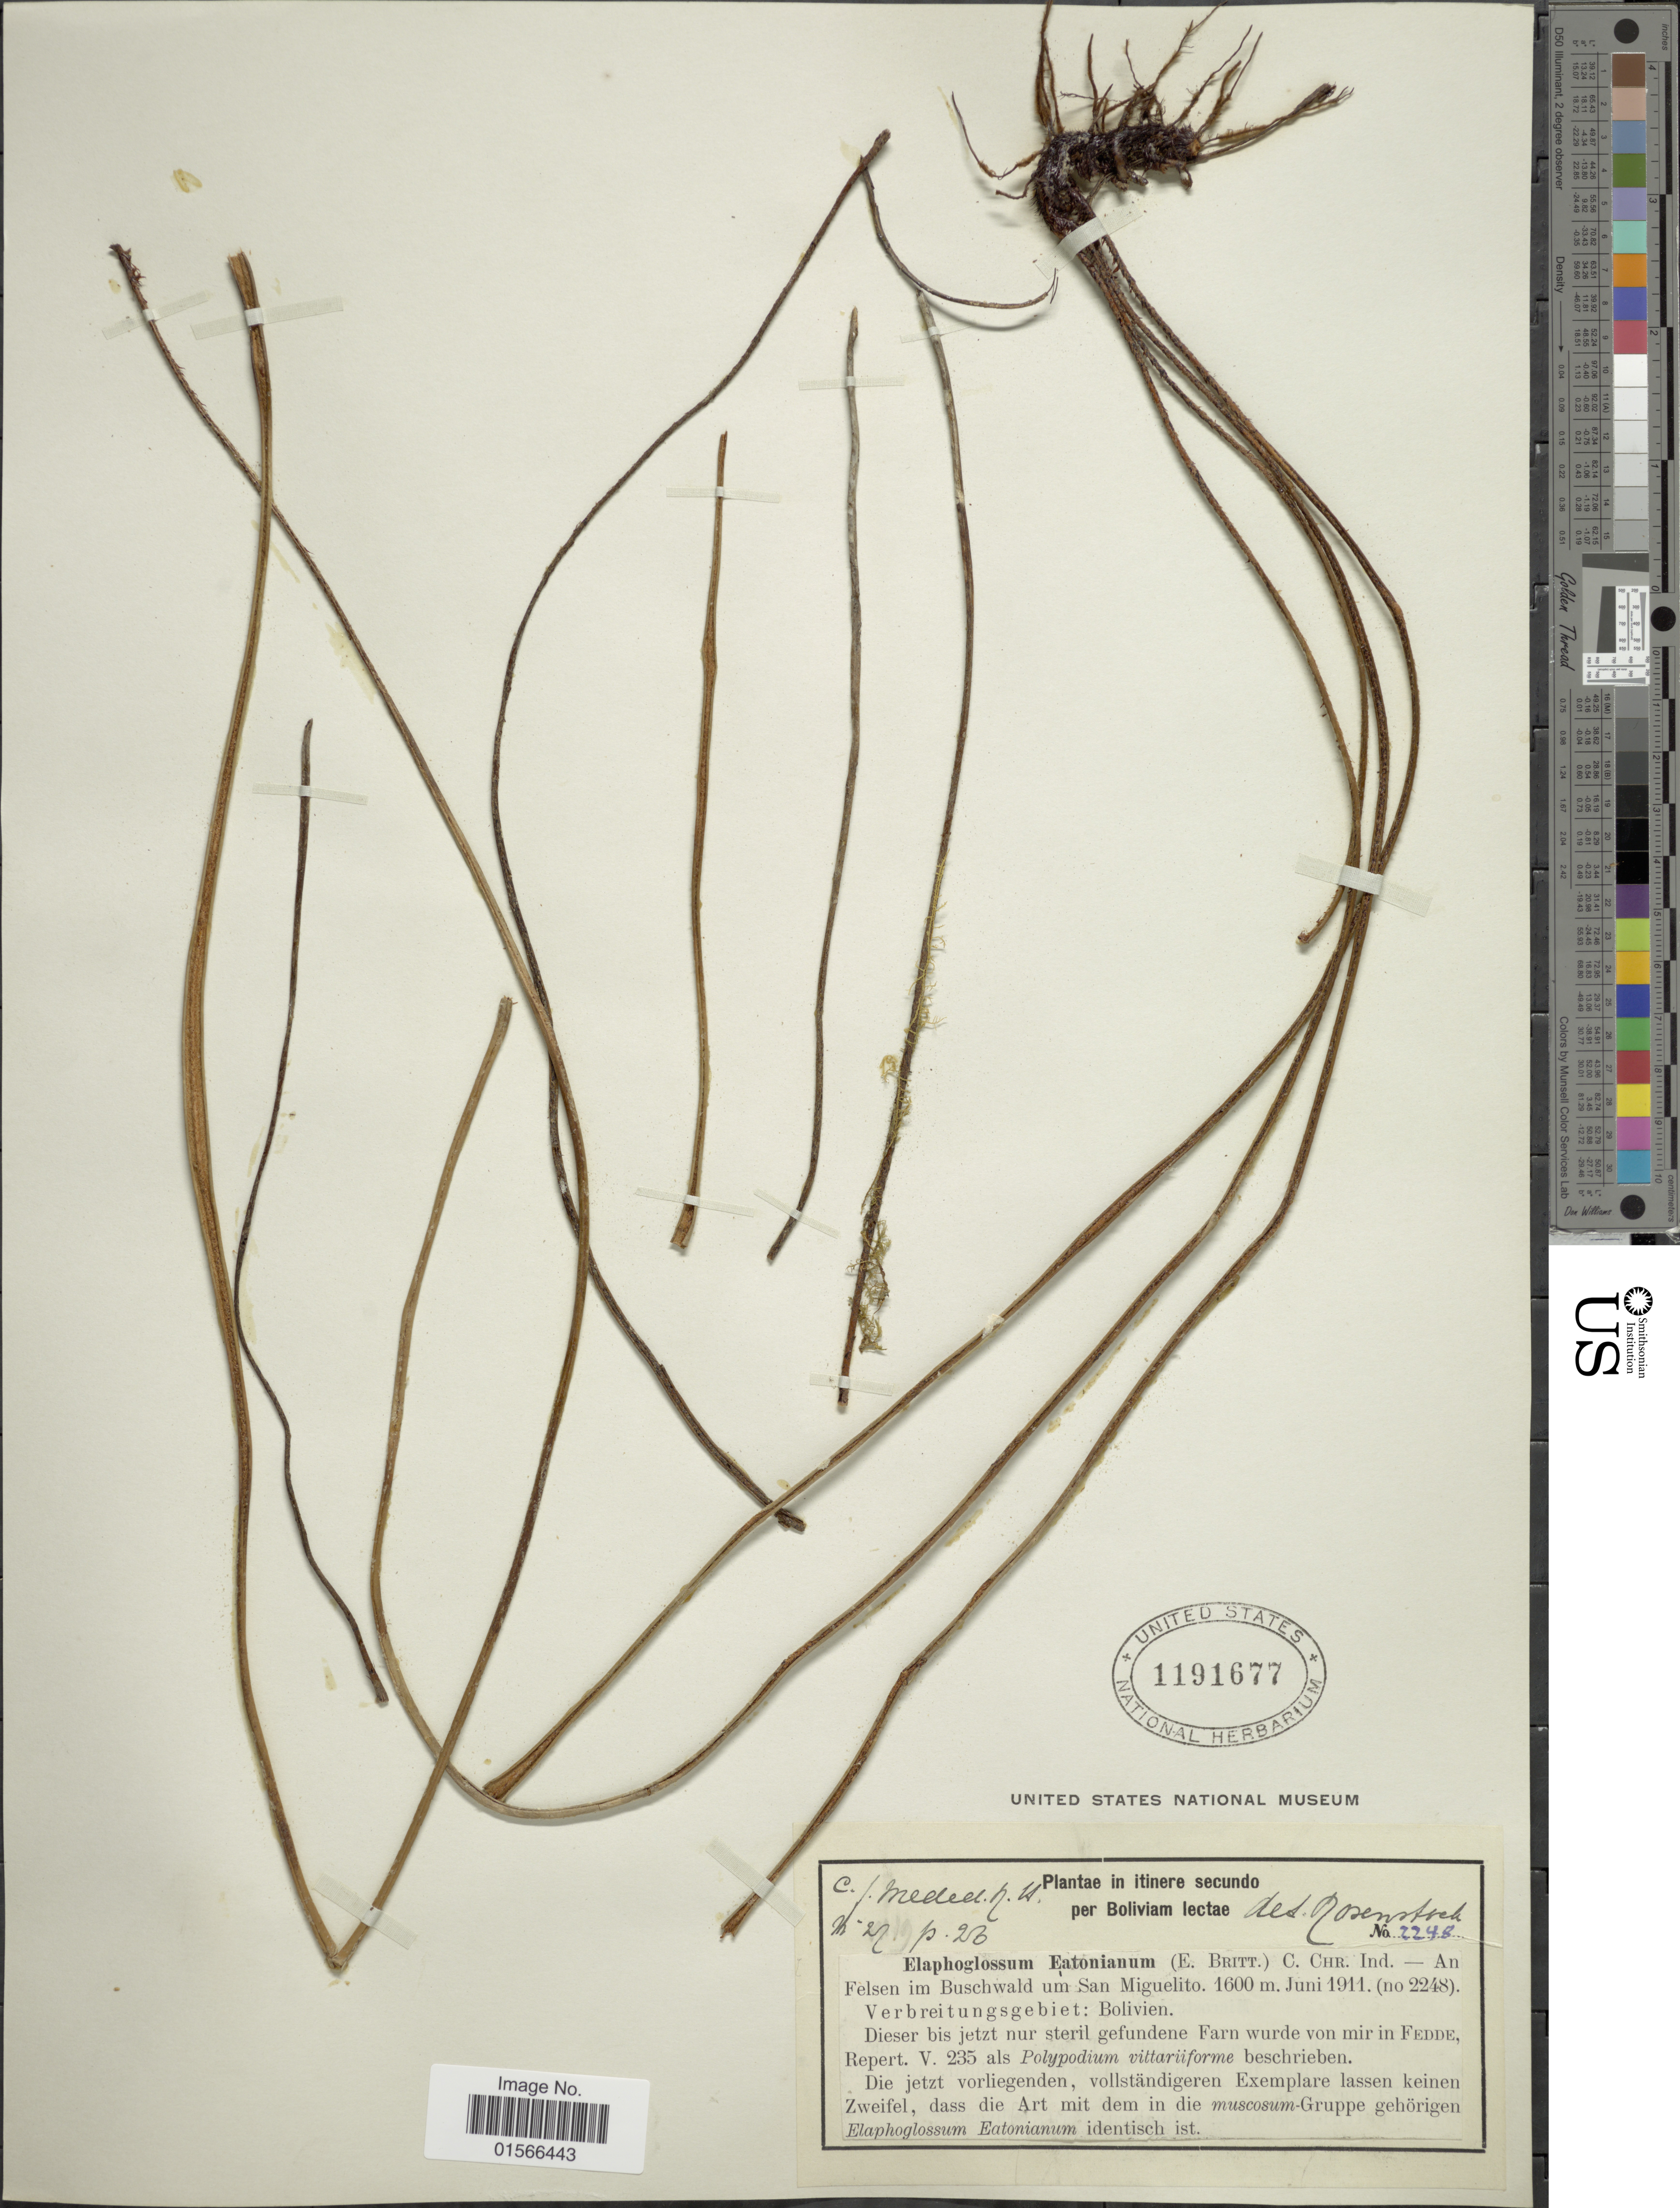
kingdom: Plantae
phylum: Tracheophyta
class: Polypodiopsida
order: Polypodiales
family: Dryopteridaceae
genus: Elaphoglossum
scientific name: Elaphoglossum eatonianum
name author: (E. Britton) C. Chr.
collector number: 2248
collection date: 1911-06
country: Bolivia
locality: An Felsen im Buschwald um San Miguelito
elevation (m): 1600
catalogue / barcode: US 1191677